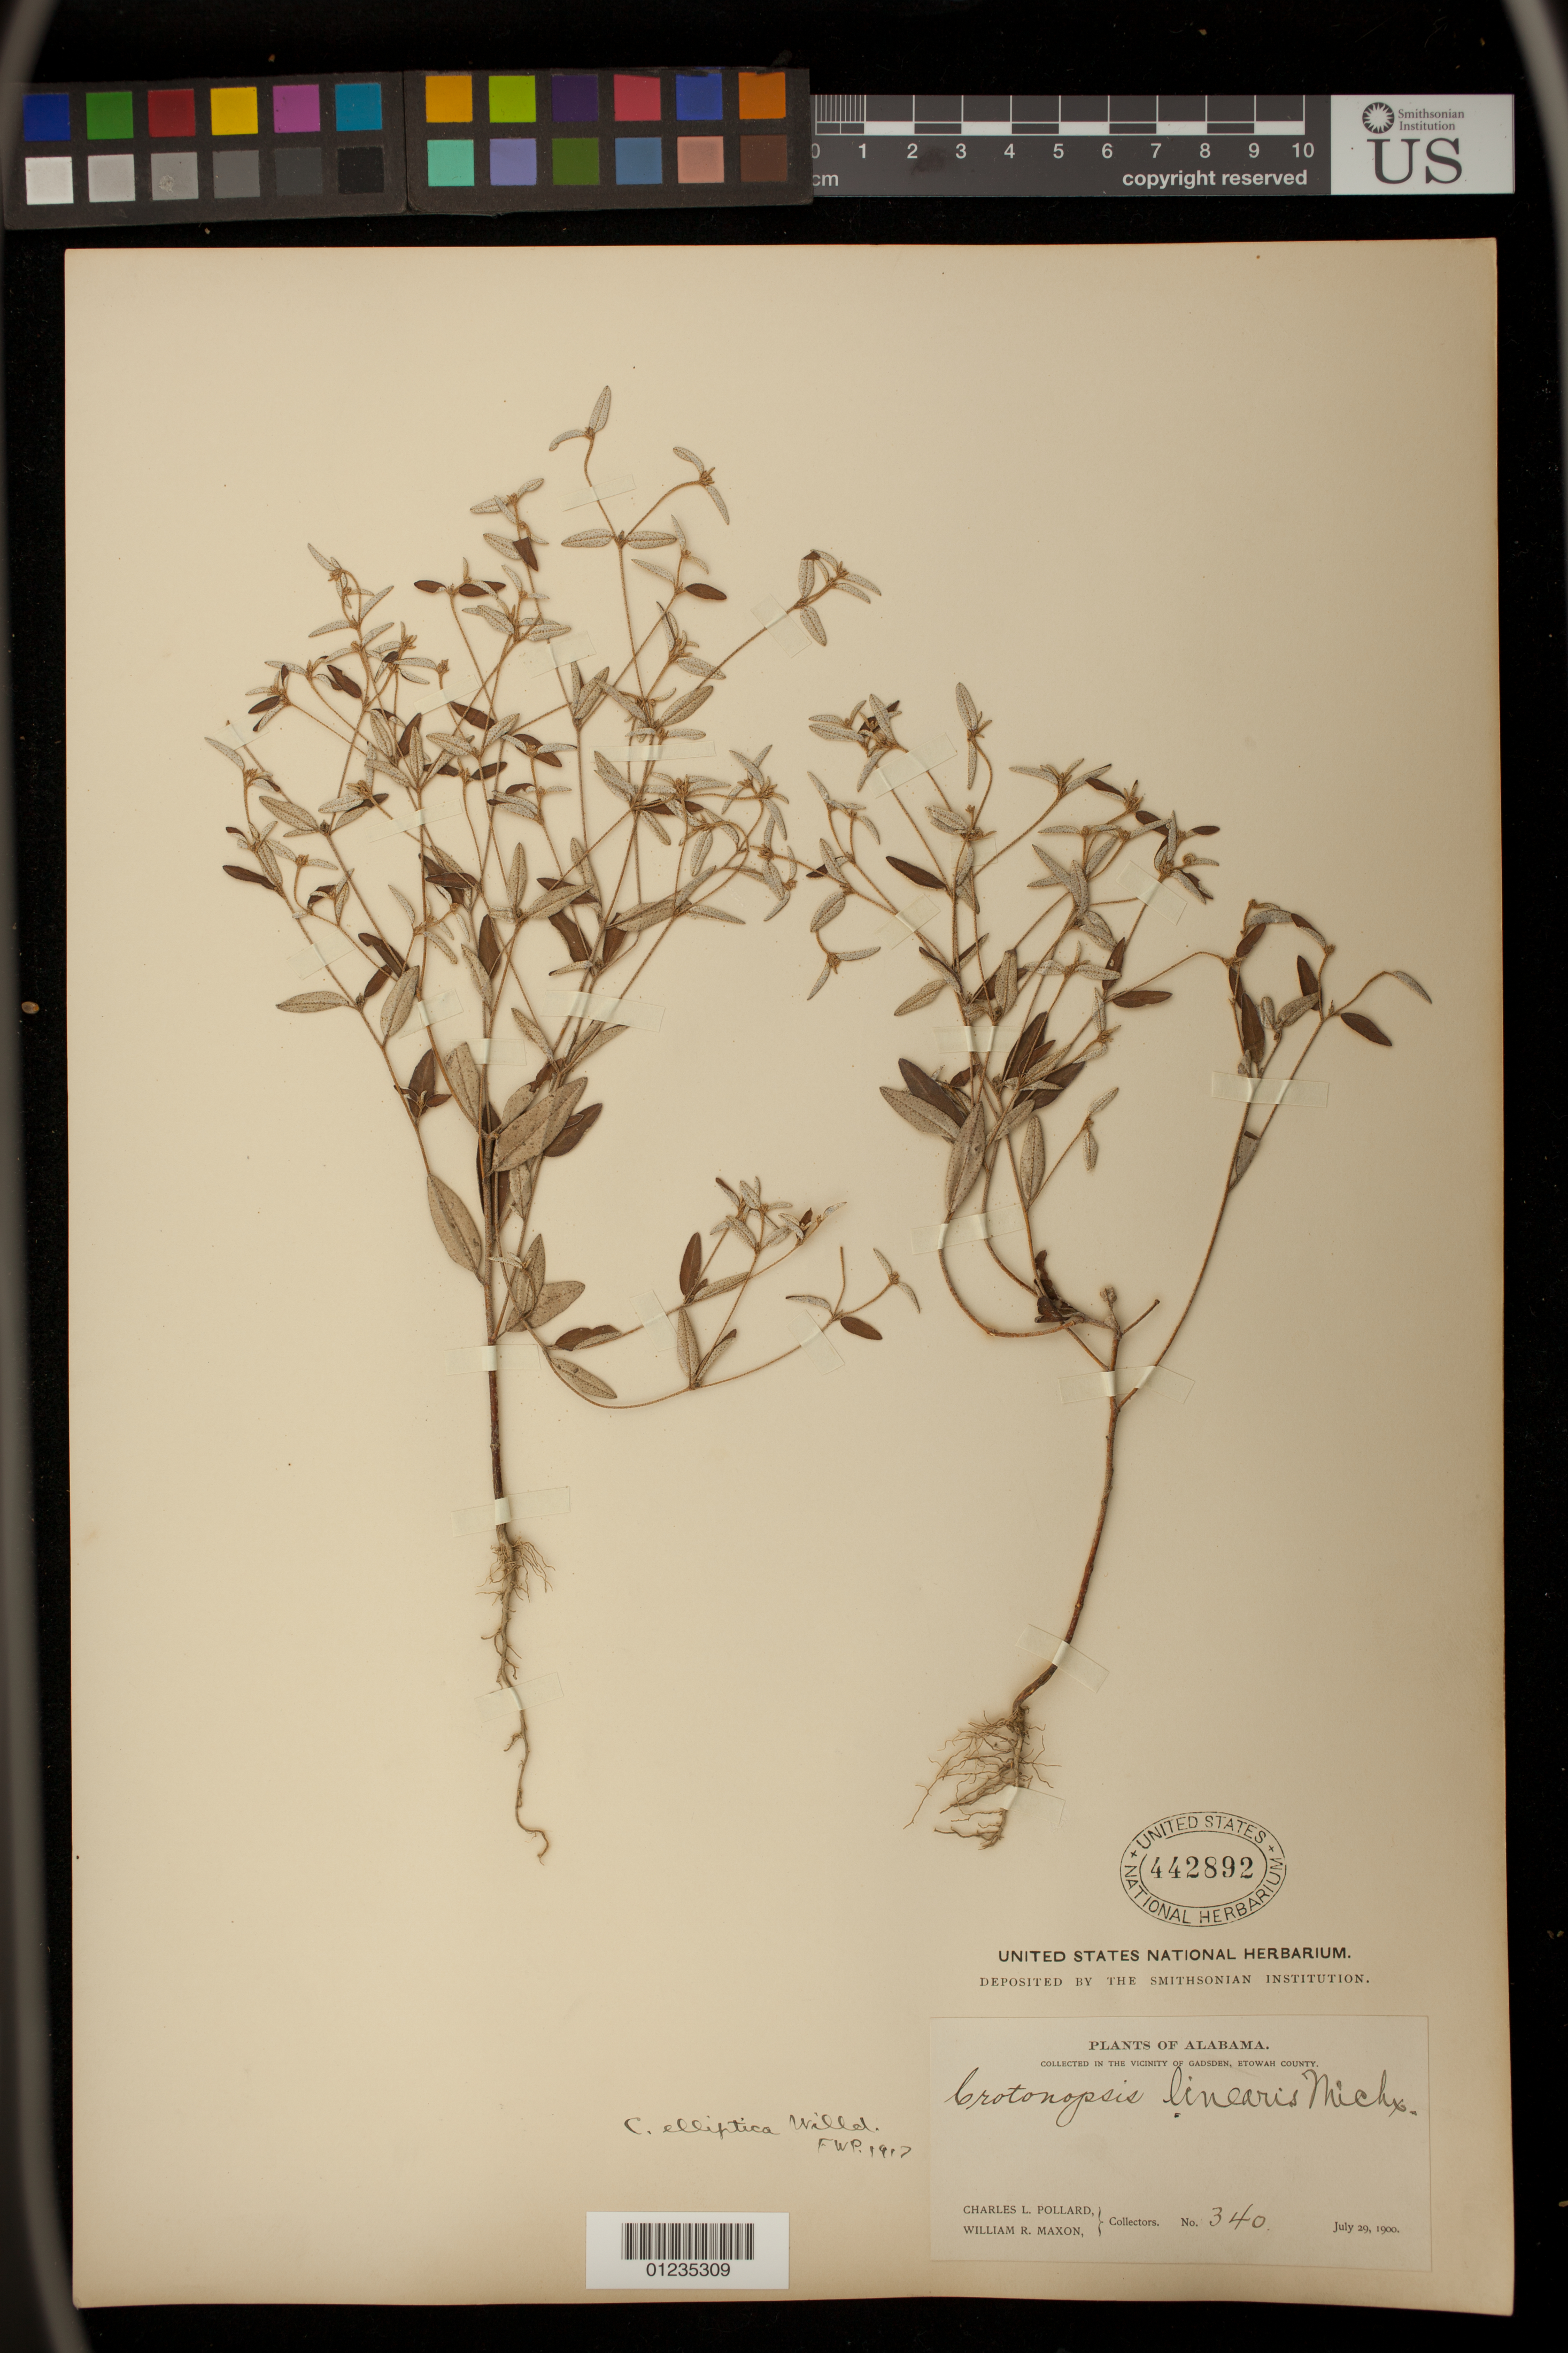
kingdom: Plantae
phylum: Tracheophyta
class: Magnoliopsida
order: Malpighiales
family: Euphorbiaceae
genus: Crotonopsis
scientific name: Crotonopsis elliptica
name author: Willd.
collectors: C. L. Pollard & W. R. Maxon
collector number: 340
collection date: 1900-07-29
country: United States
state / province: Alabama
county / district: Etowah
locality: Vicinity of Gadsden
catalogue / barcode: US 442892